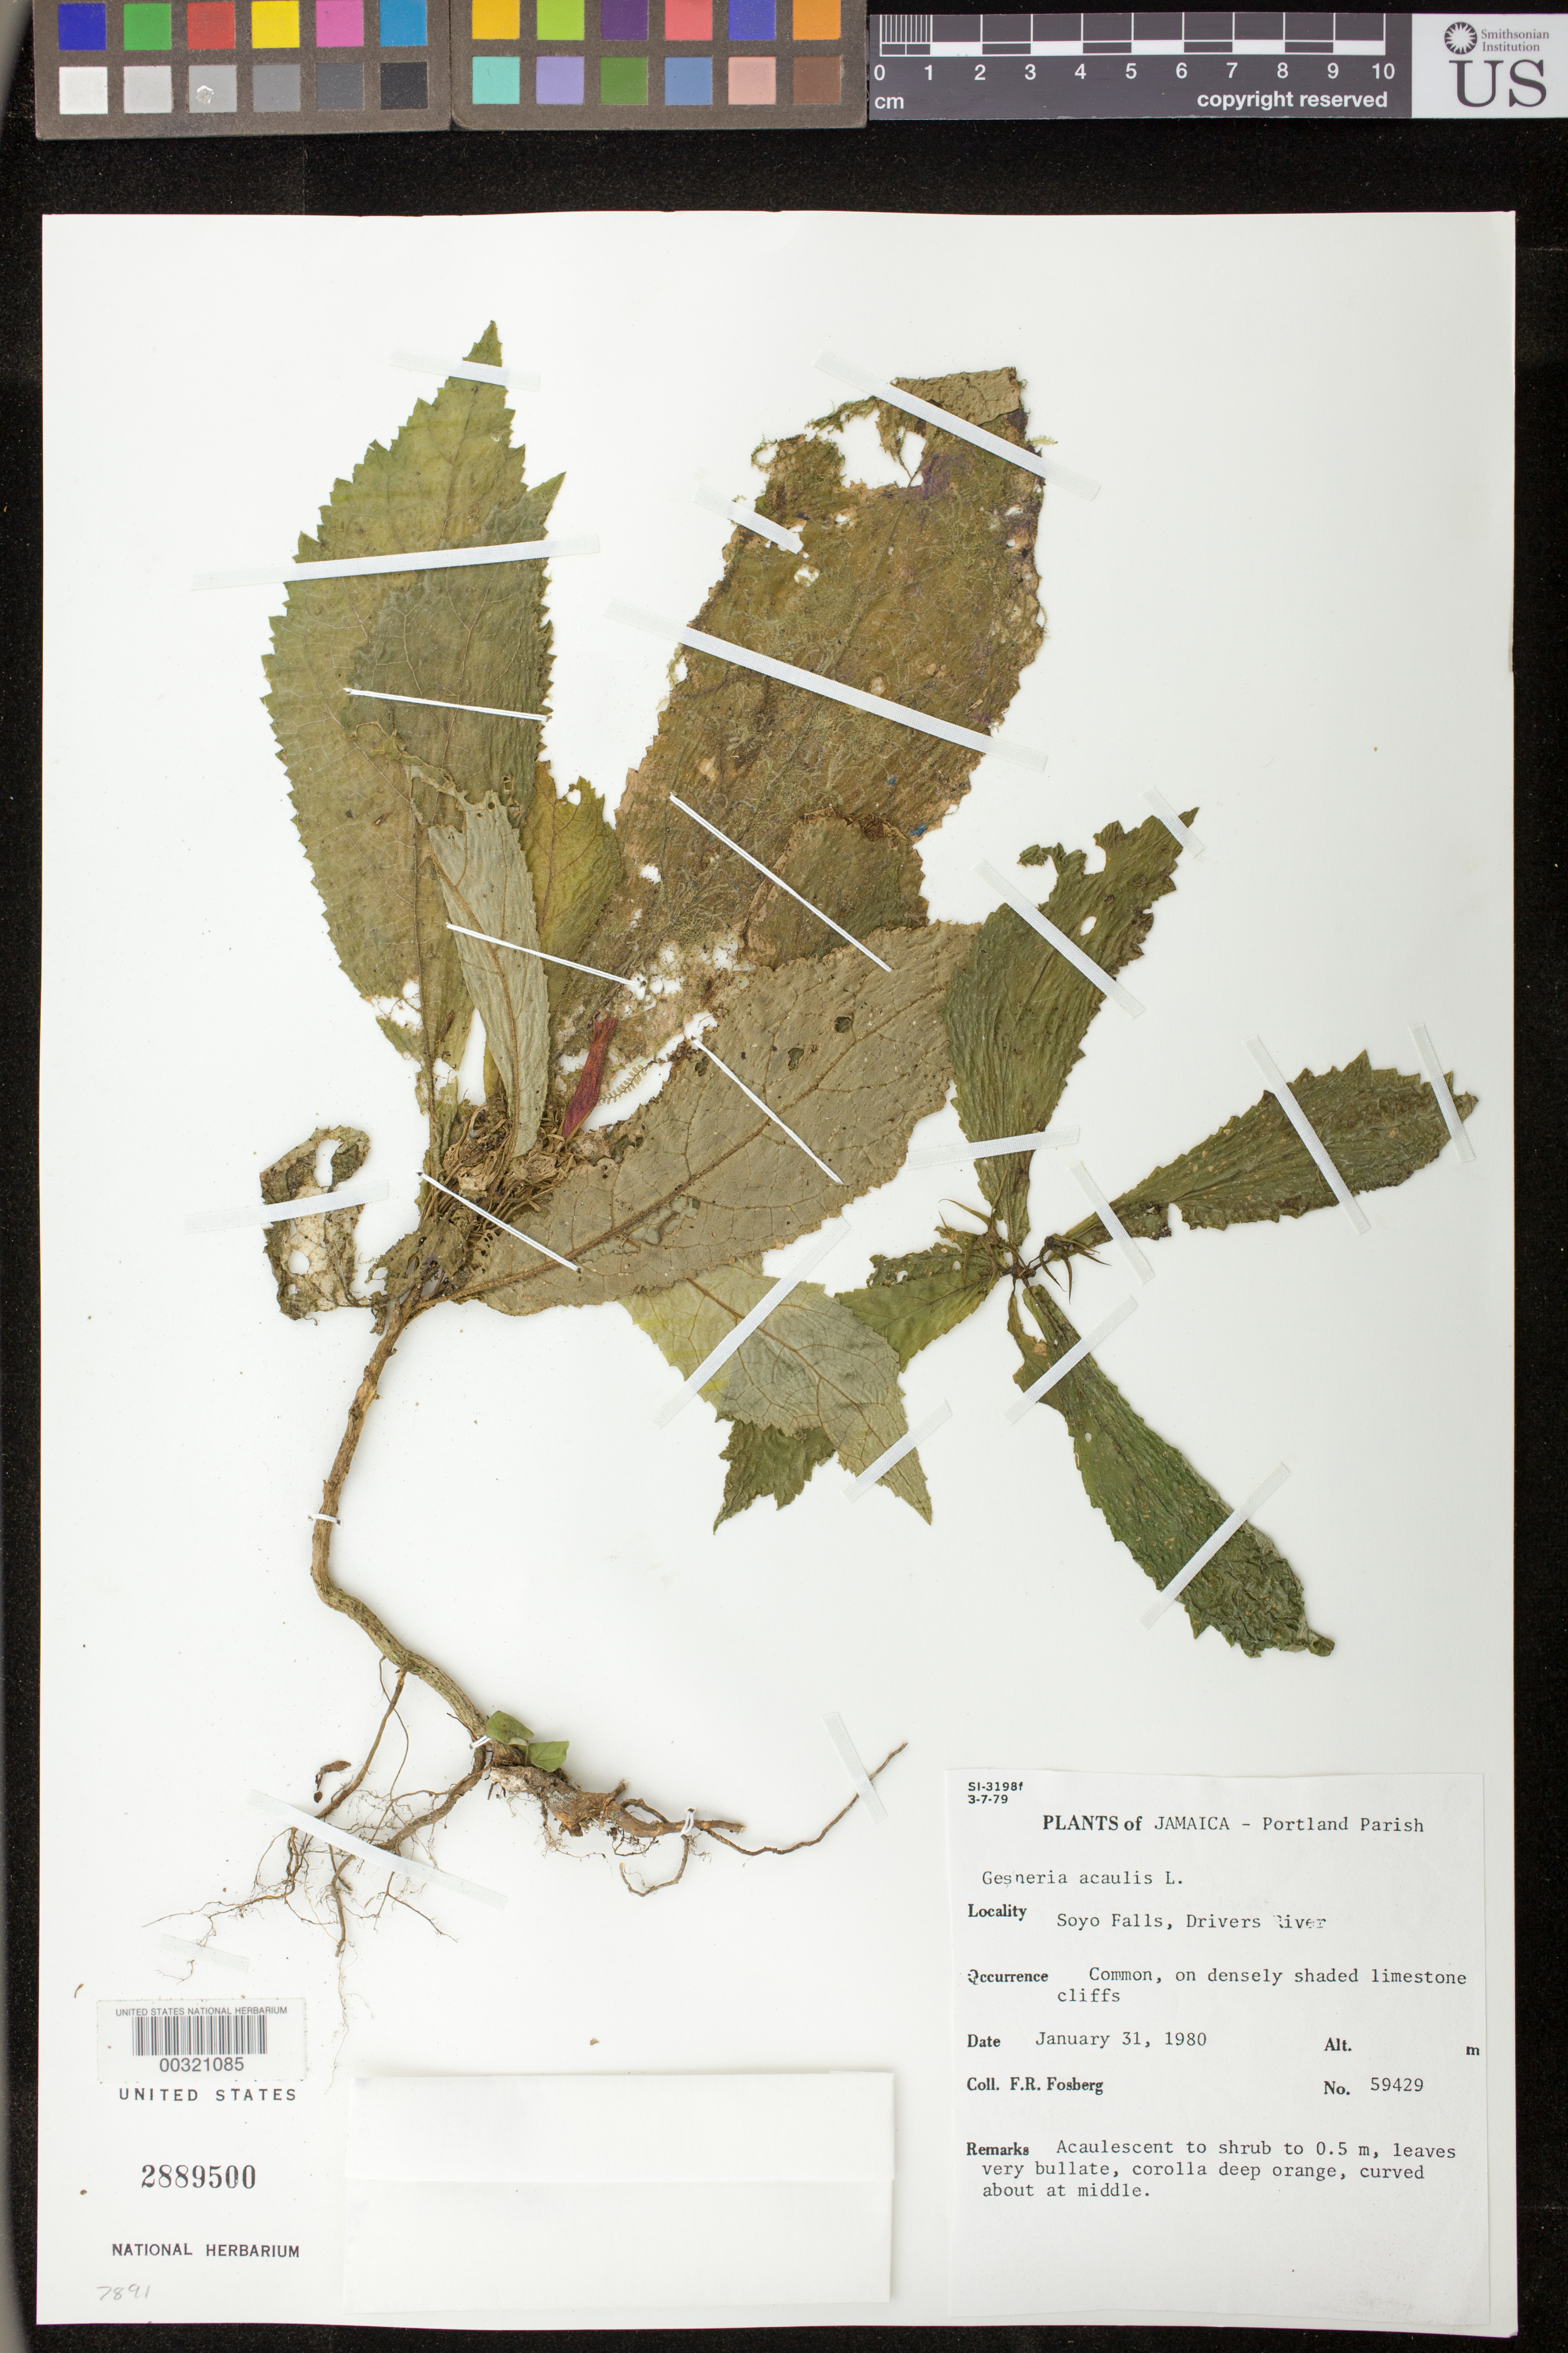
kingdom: Plantae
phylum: Tracheophyta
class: Magnoliopsida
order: Lamiales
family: Gesneriaceae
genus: Gesneria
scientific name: Gesneria acaulis var. acaulis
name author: L.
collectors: F. R. Fosberg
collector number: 59429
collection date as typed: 31 Jan 1980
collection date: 1980-01-31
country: Jamaica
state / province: Portland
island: Jamaica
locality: Soyo Falls, Drivers River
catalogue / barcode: US 2889500